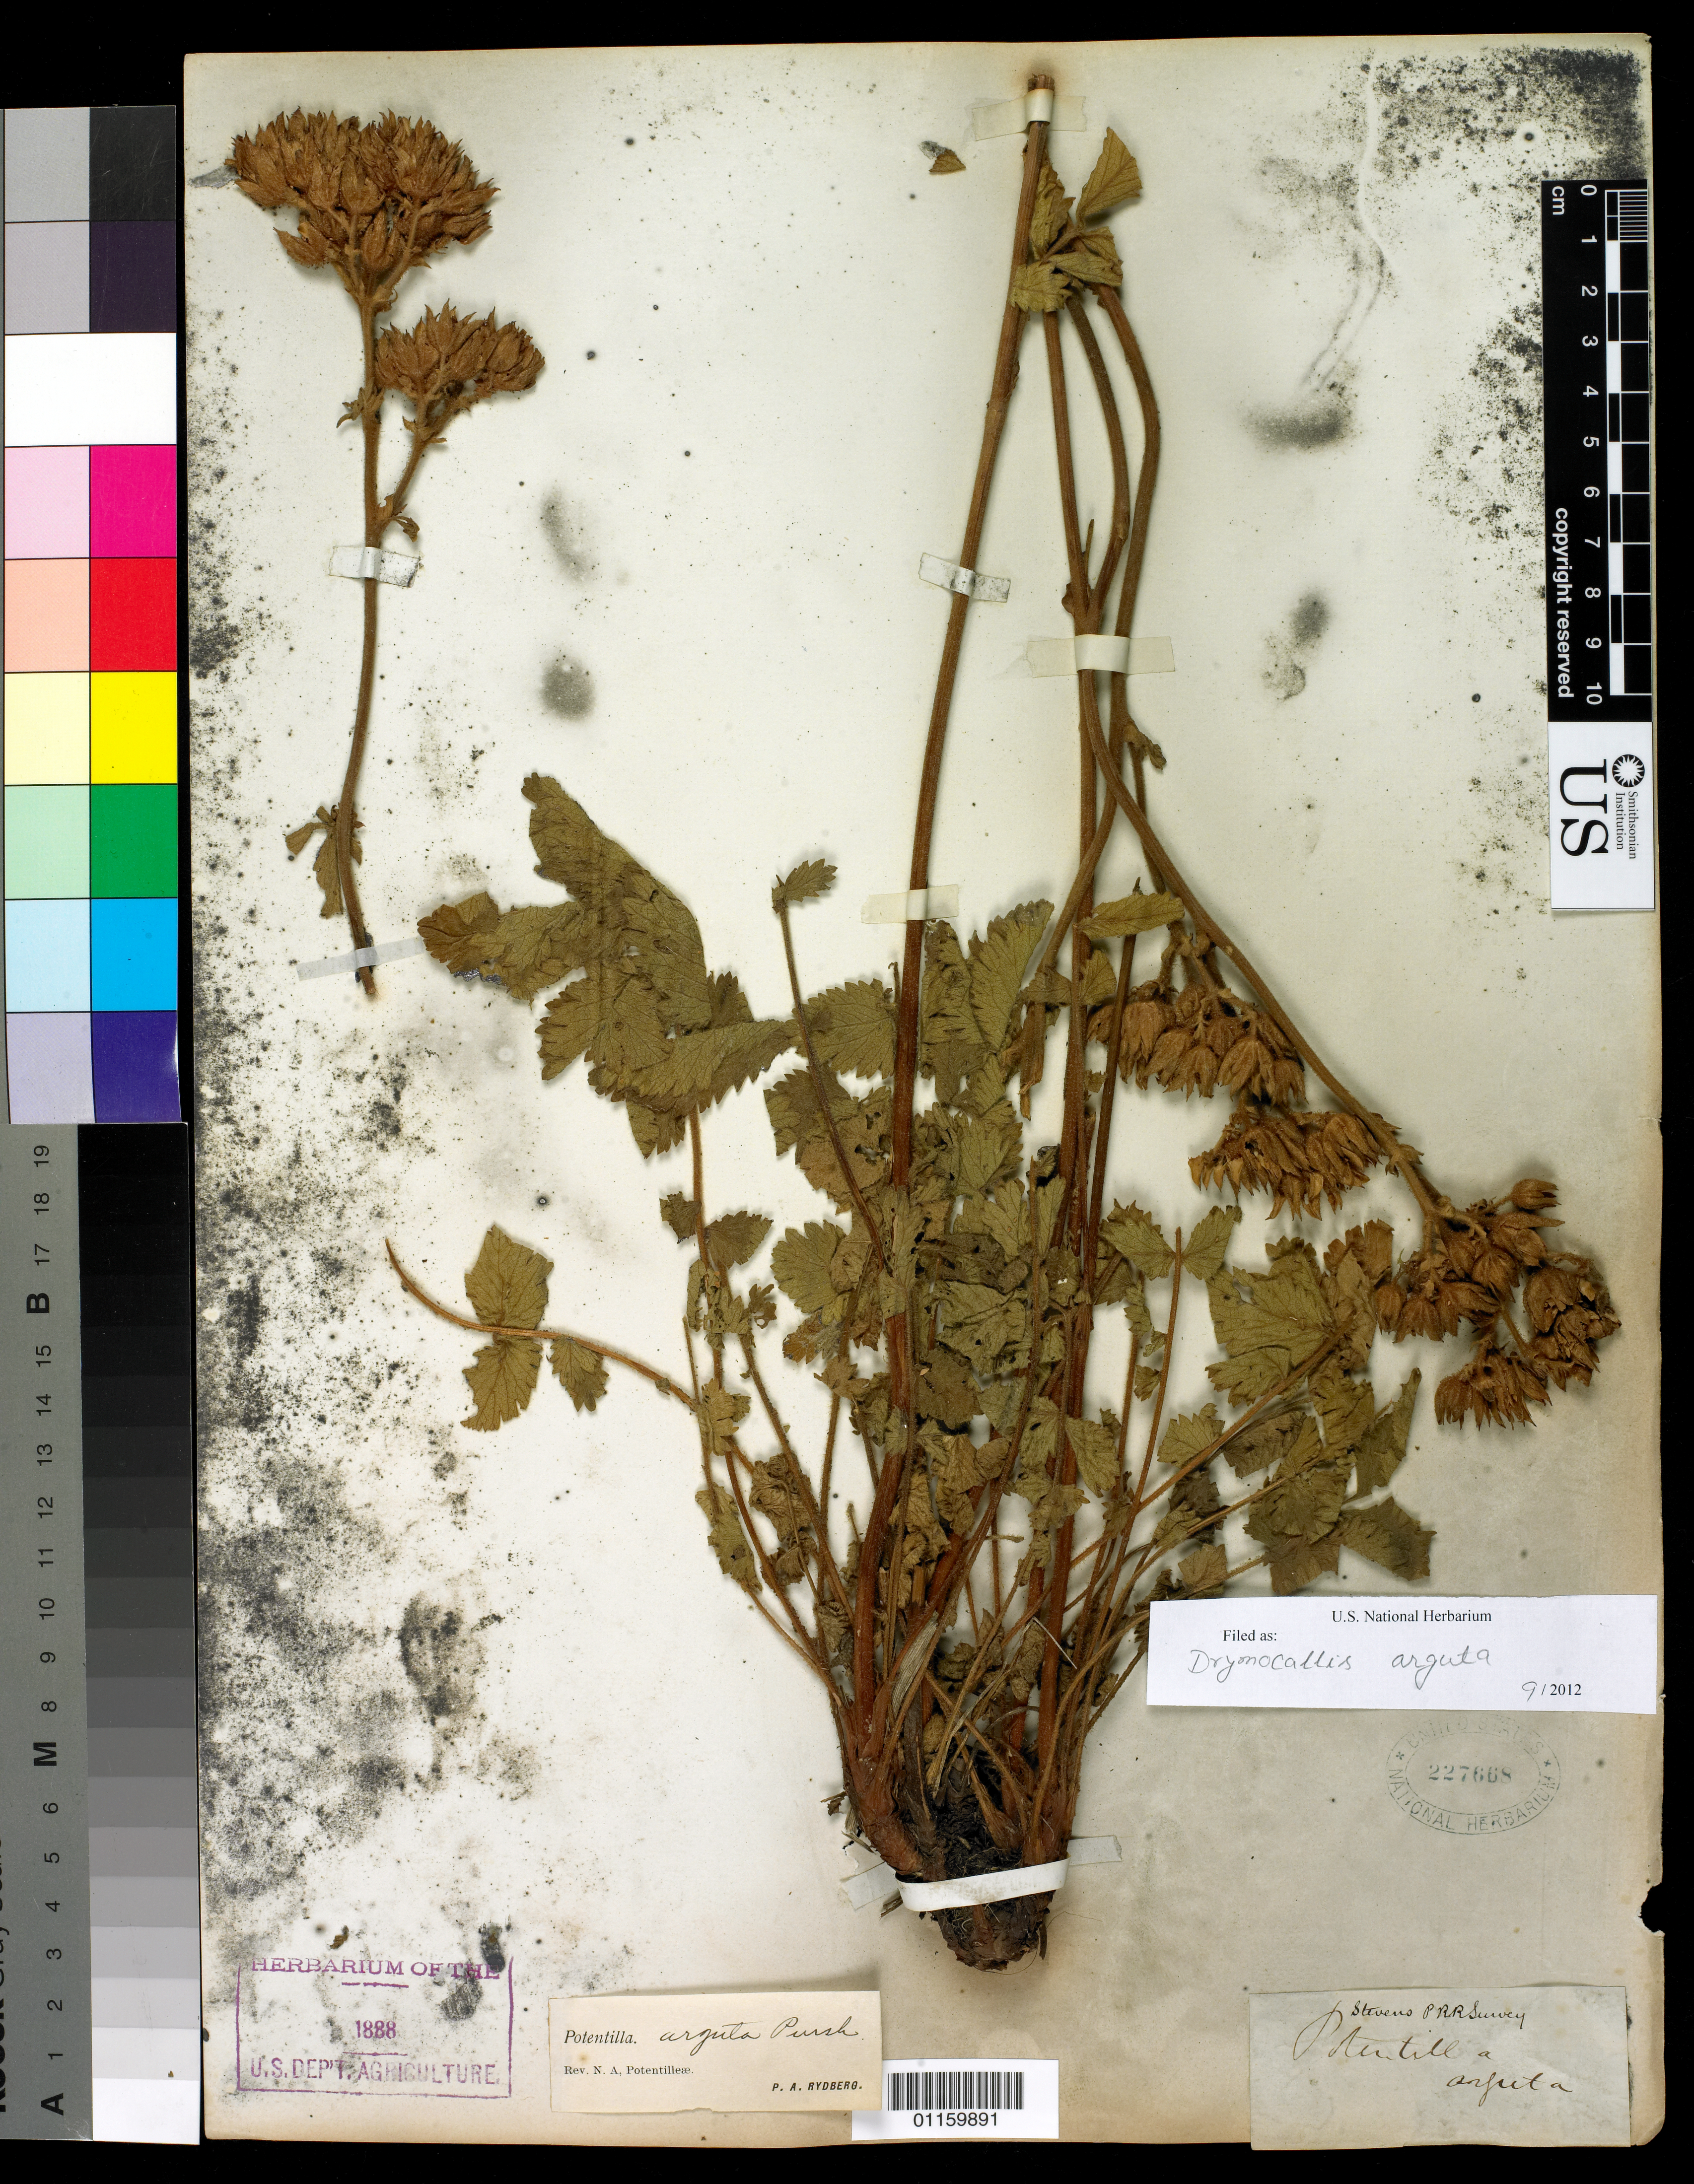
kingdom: Plantae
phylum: Tracheophyta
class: Magnoliopsida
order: Rosales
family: Rosaceae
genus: Drymocallis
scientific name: Drymocallis arguta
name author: (Pursh) Rydb.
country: United States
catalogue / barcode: US 227668